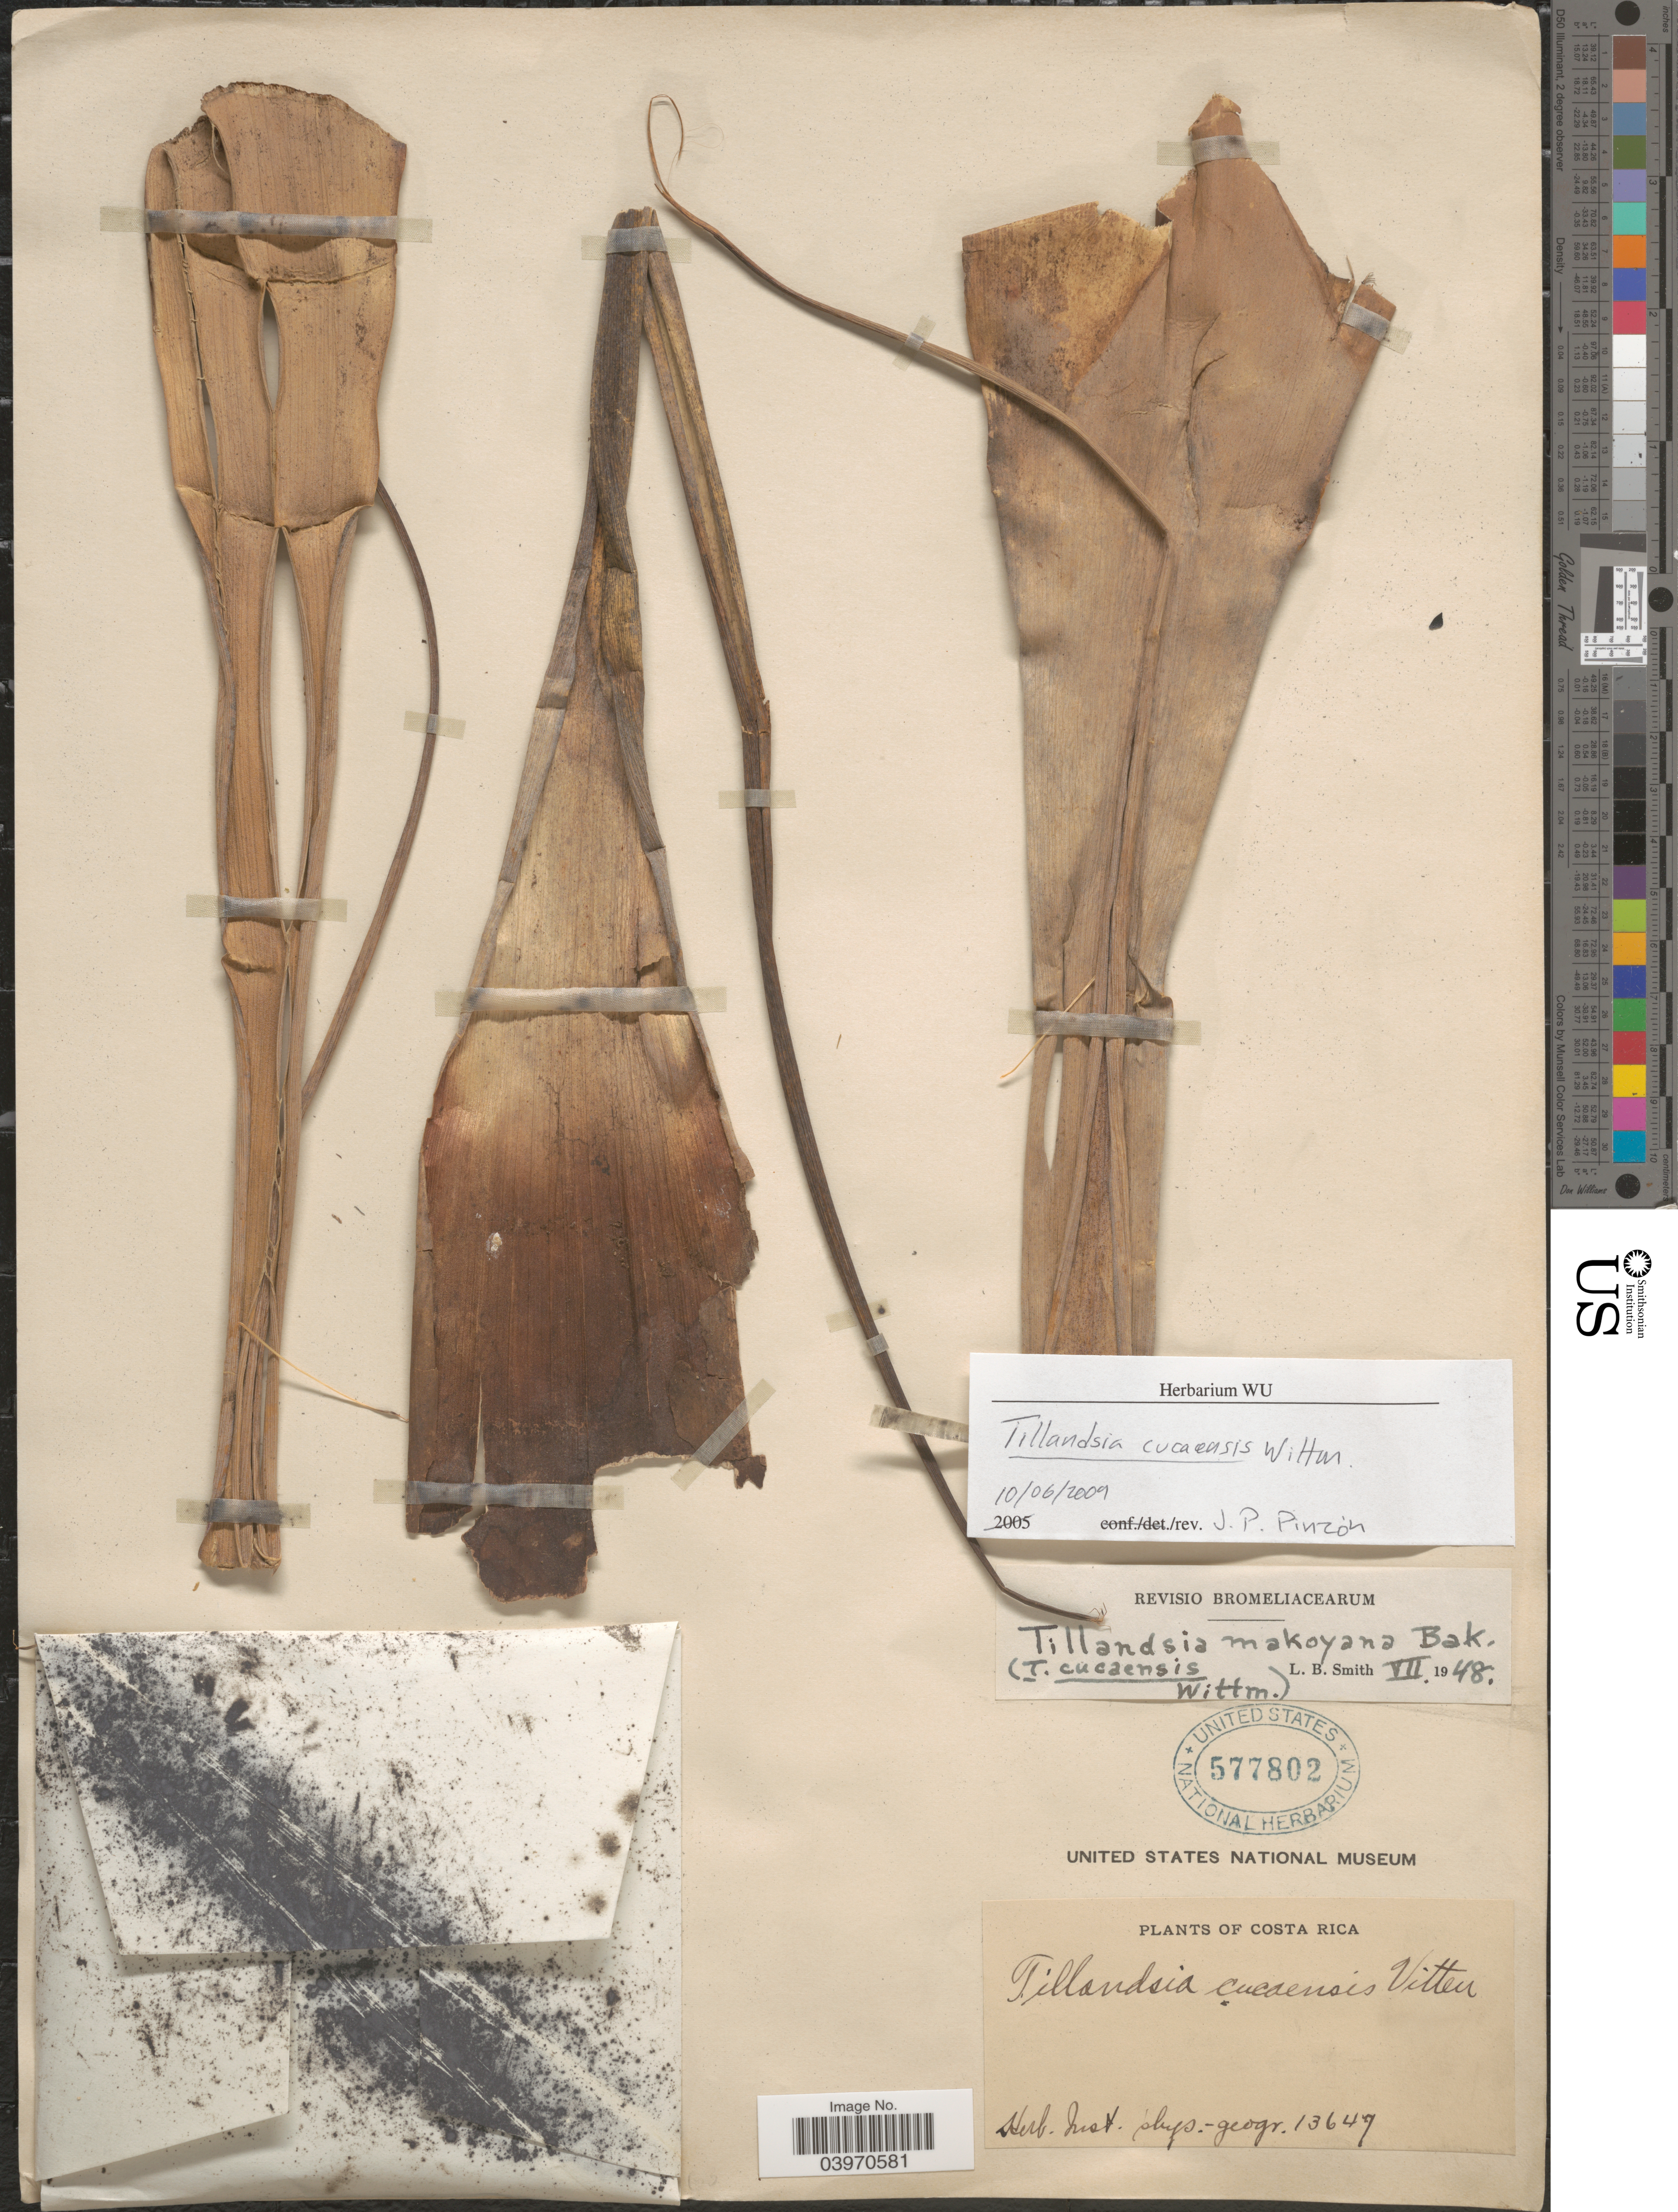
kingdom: Plantae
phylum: Tracheophyta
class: Liliopsida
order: Poales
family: Bromeliaceae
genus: Tillandsia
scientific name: Tillandsia cucaensis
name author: Wittm.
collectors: ex herb. Instit. physico-geogr. nat. costarricensis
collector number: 13647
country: Costa Rica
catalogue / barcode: US 577802